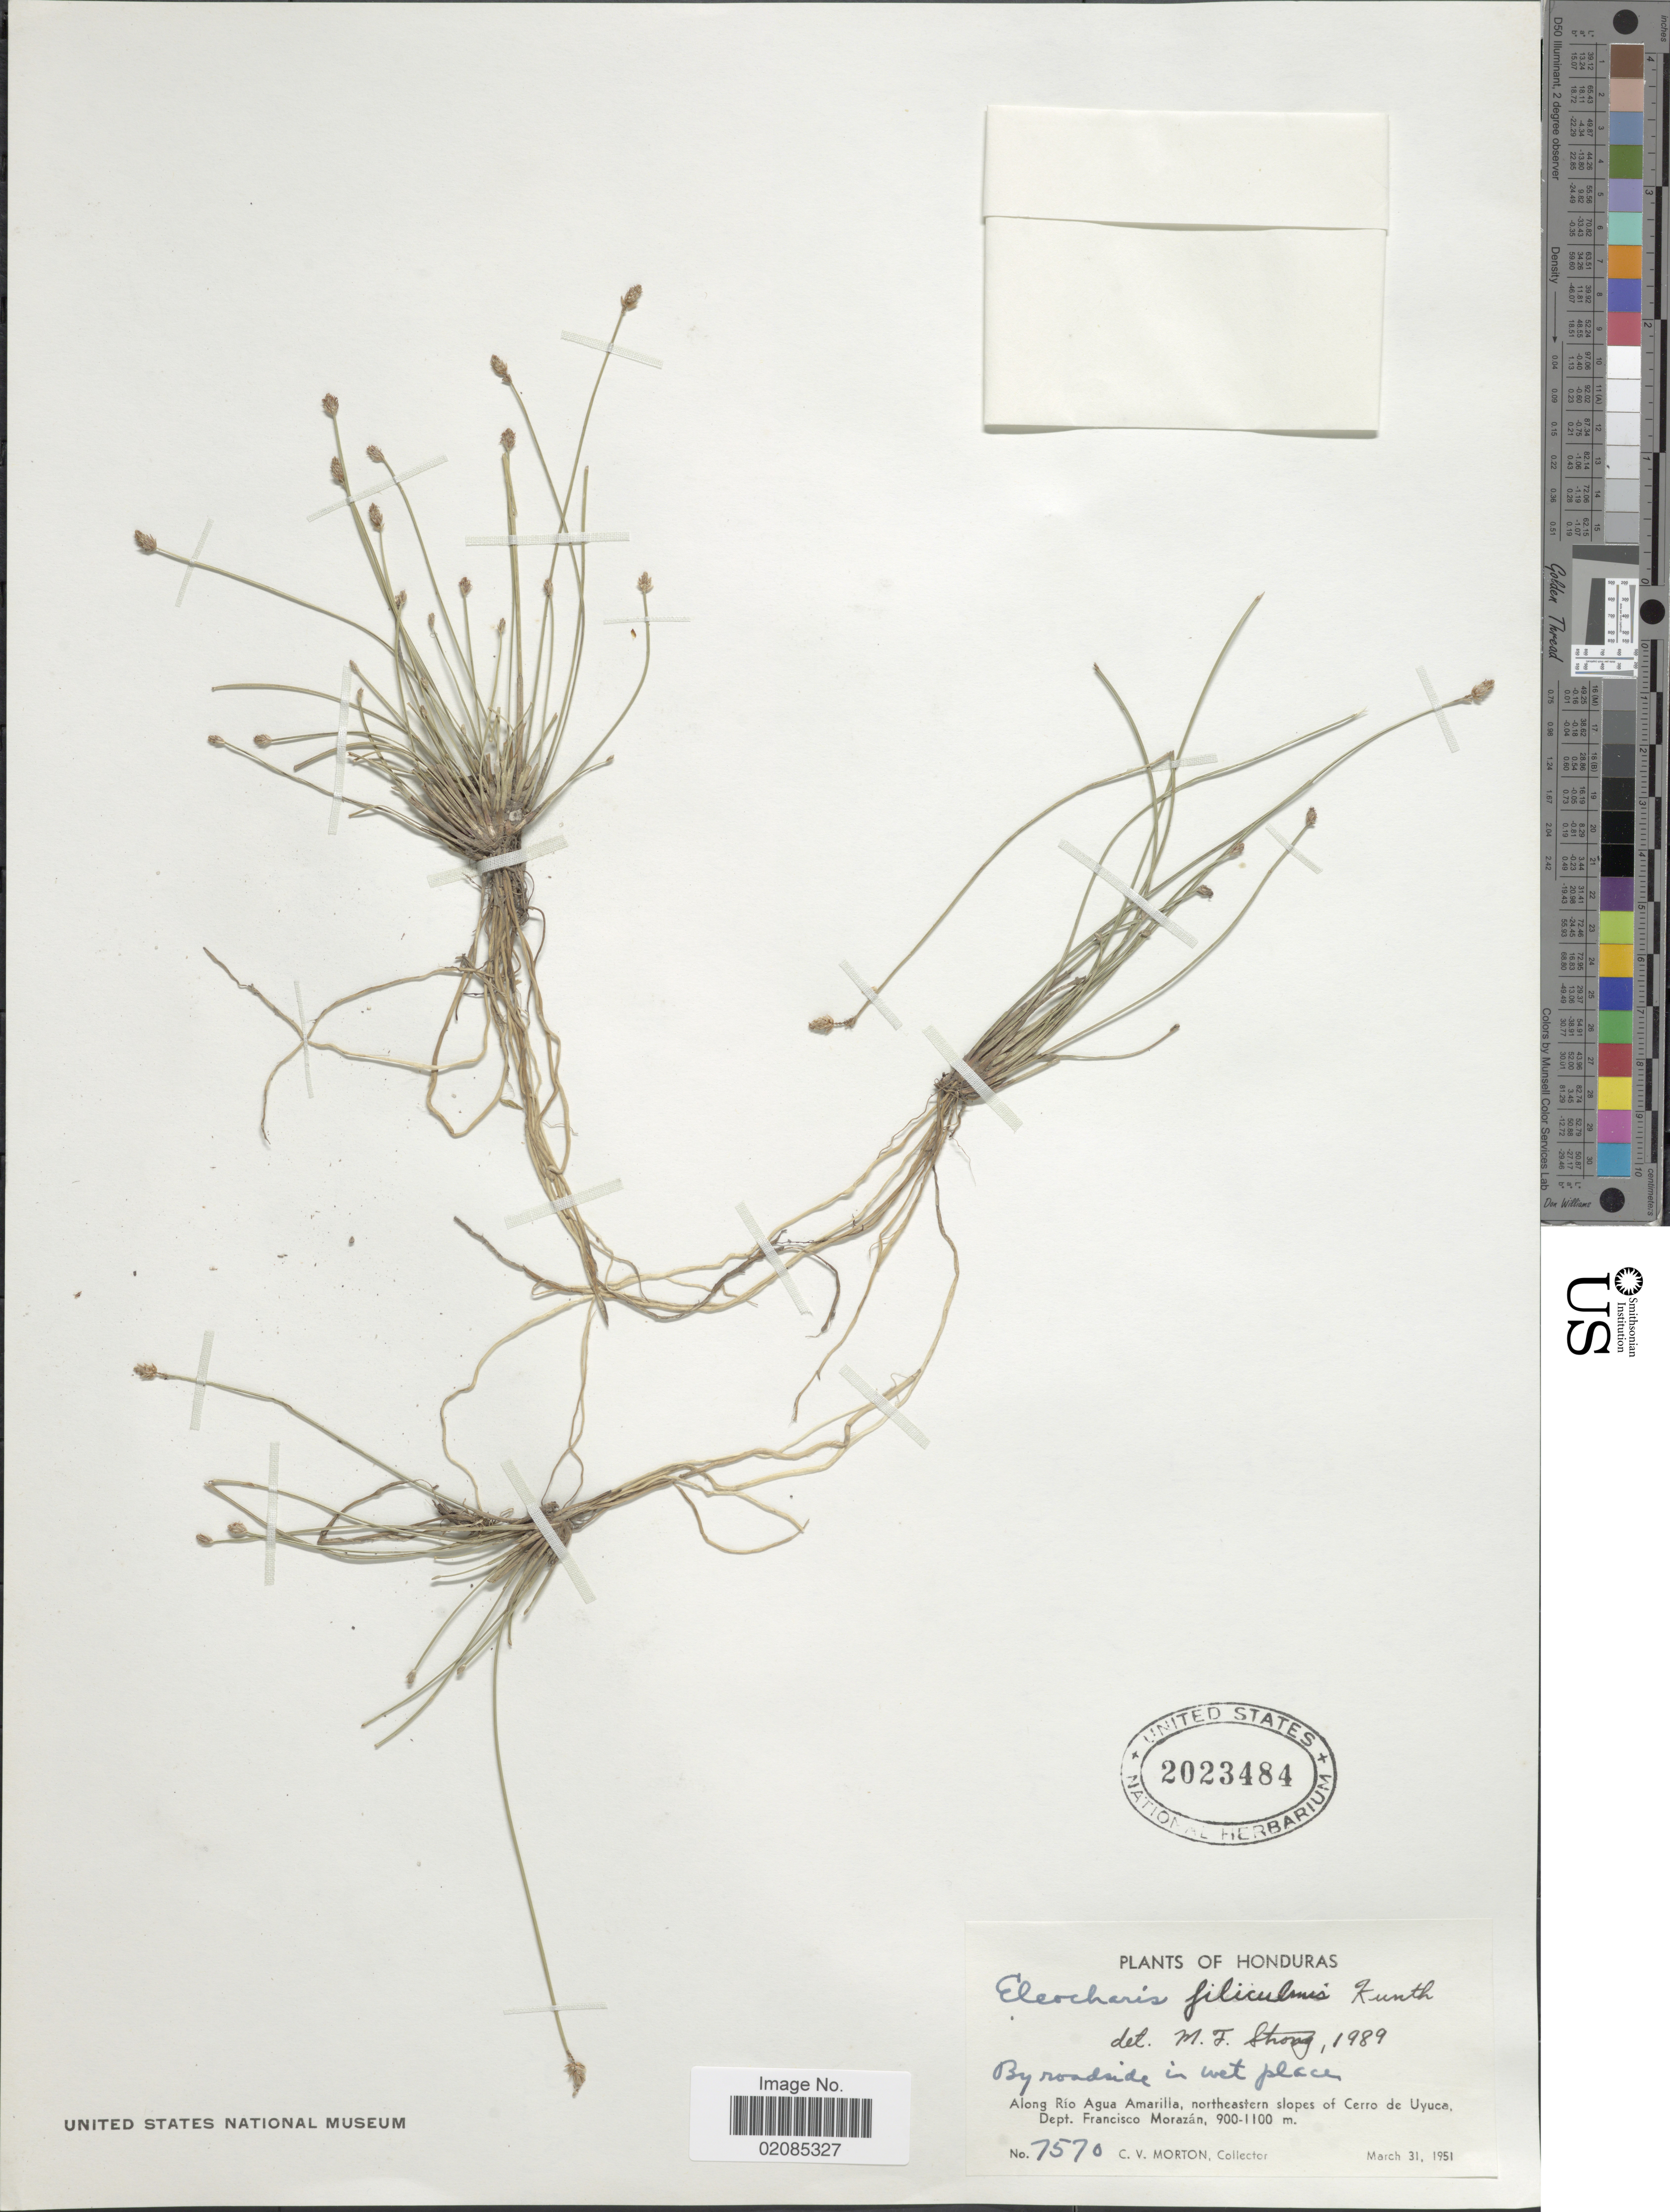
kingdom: Plantae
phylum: Tracheophyta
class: Liliopsida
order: Poales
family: Cyperaceae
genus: Eleocharis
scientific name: Eleocharis filiculmis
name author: Kunth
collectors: C. V. Morton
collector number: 7570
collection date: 1951-03-31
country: Honduras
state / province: Fco. Morazán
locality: Along Rio Agua Amarilla, northeastern slopes of Cerro de Uyuca, Dept. Francisco Morazan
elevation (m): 900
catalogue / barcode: US 2023484